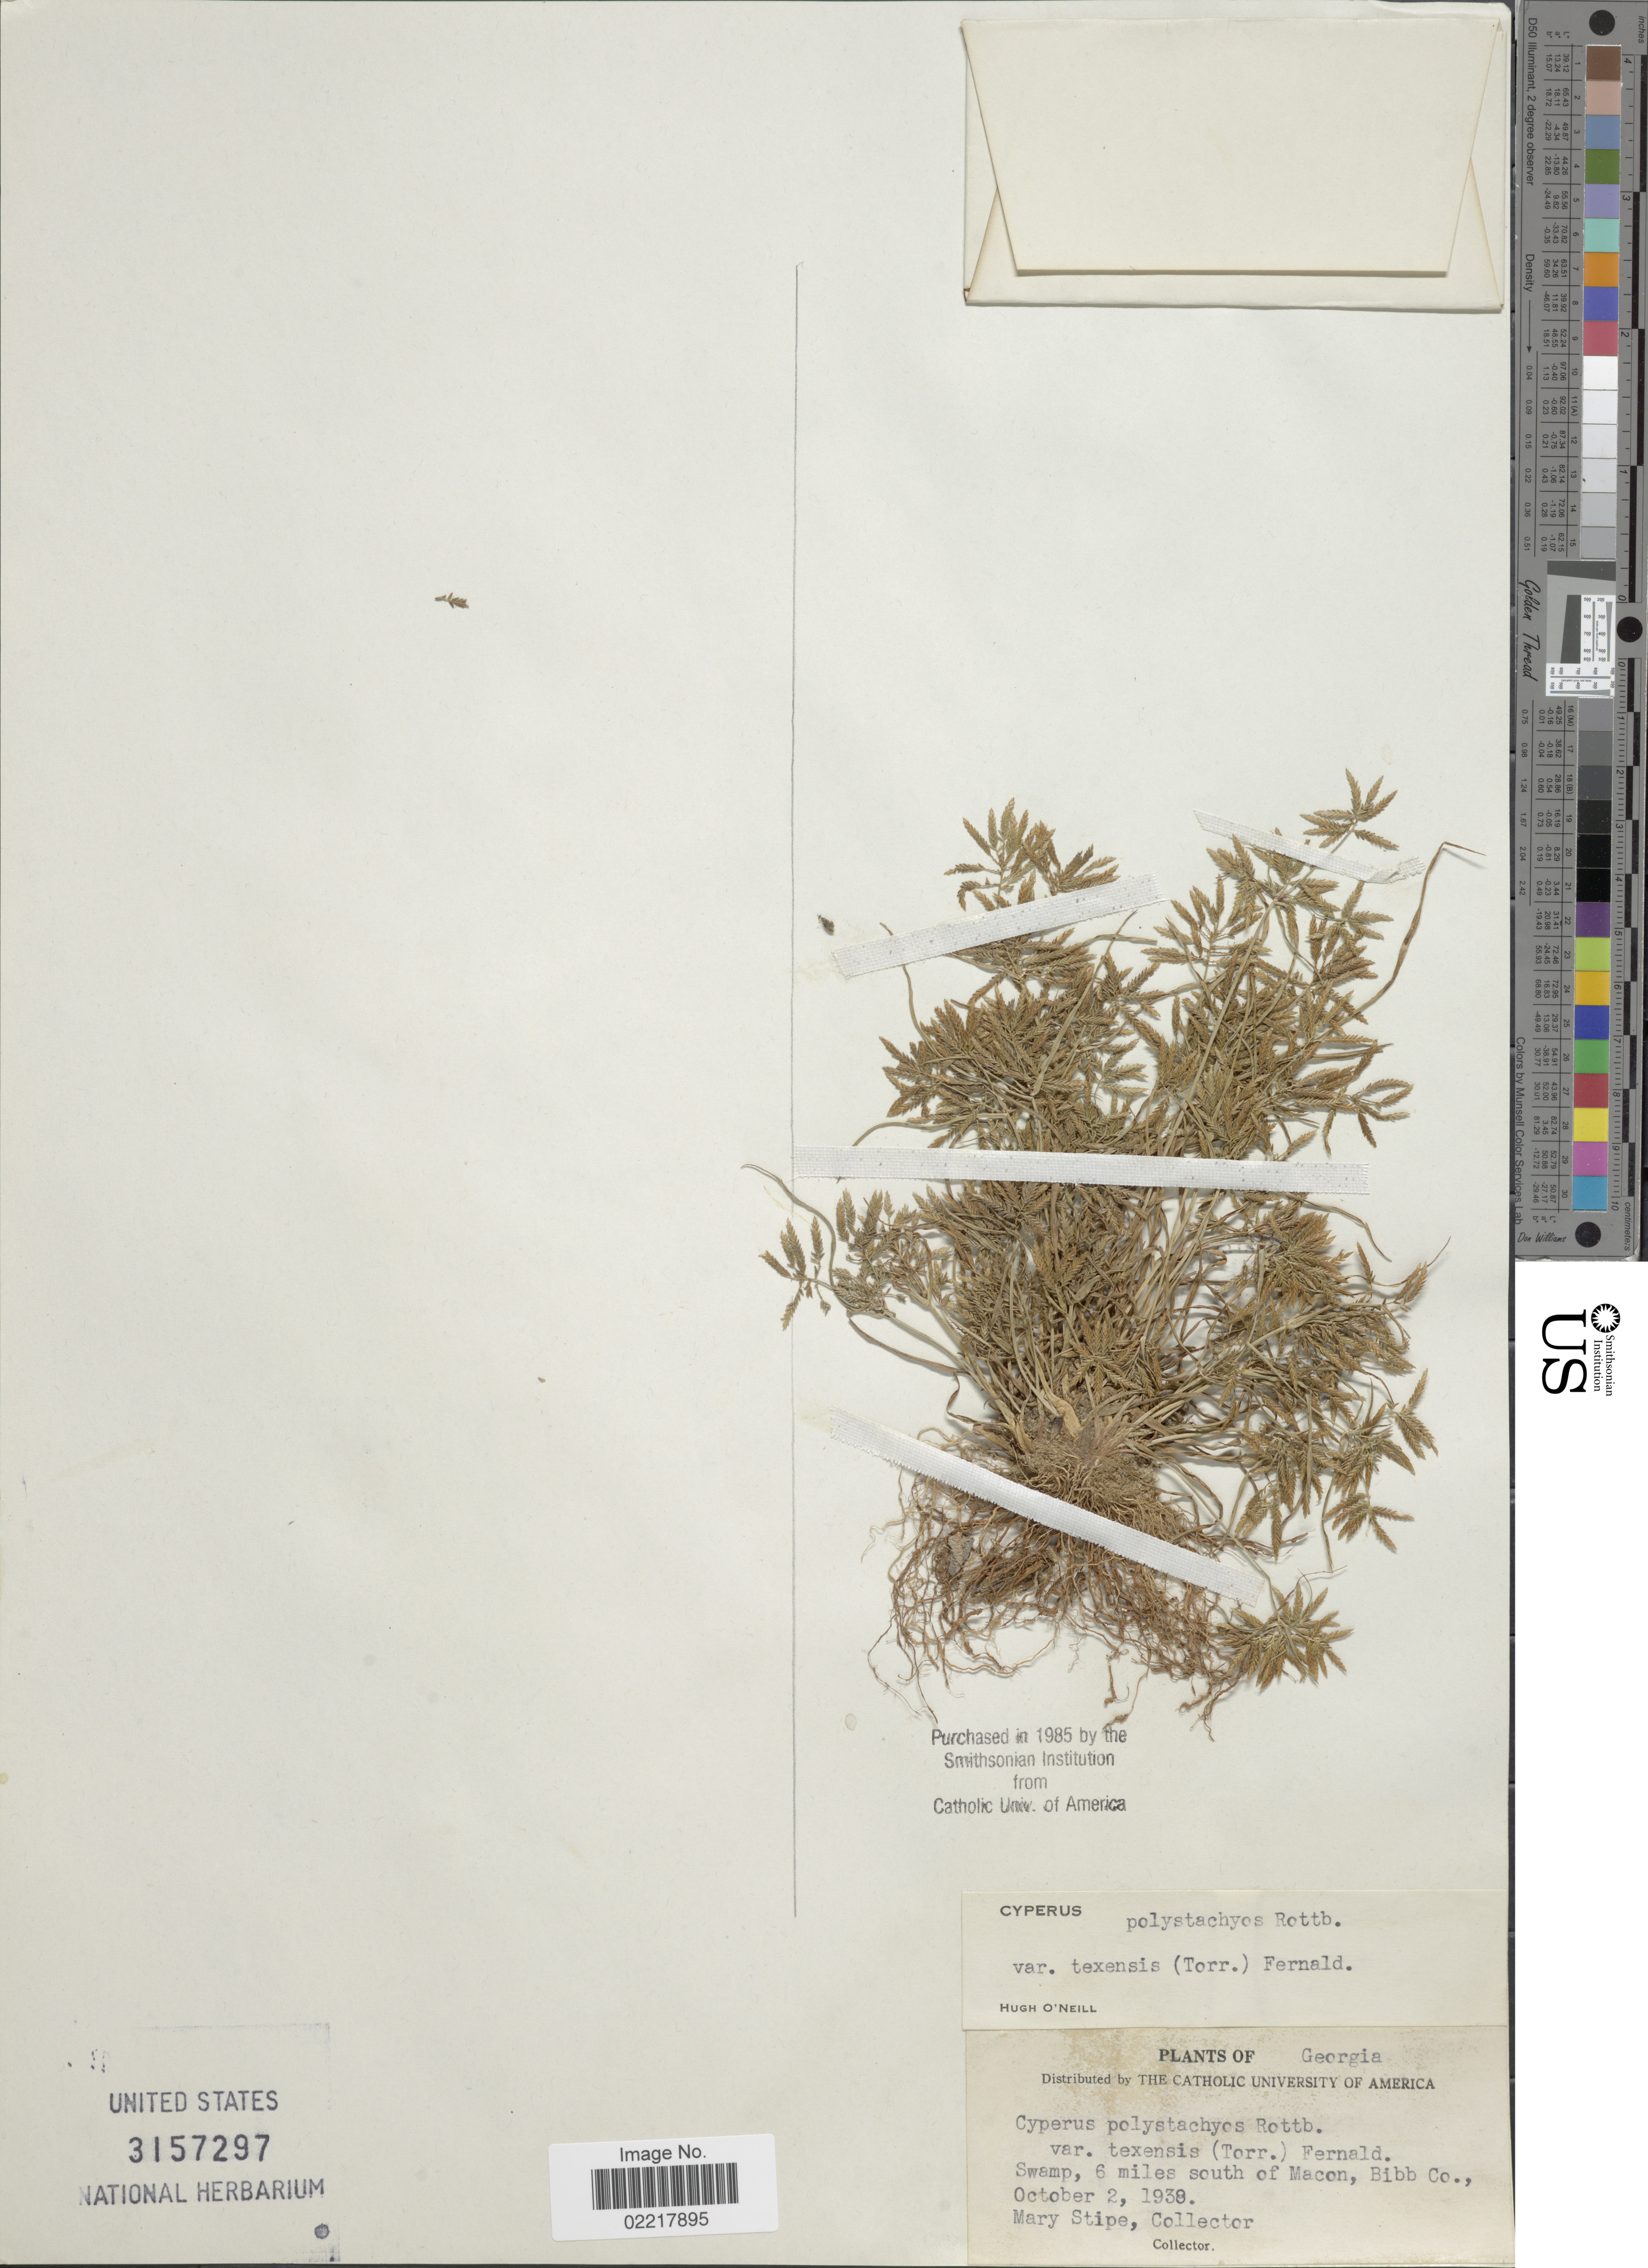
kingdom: Plantae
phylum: Tracheophyta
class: Liliopsida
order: Poales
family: Cyperaceae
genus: Cyperus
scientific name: Cyperus polystachyos var. texensis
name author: (Torr.) Fernald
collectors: M. Stipe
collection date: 1938-10-02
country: United States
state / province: Georgia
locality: Swamp, 6 miles south of Macon, Bibb Co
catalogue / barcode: US 3157297